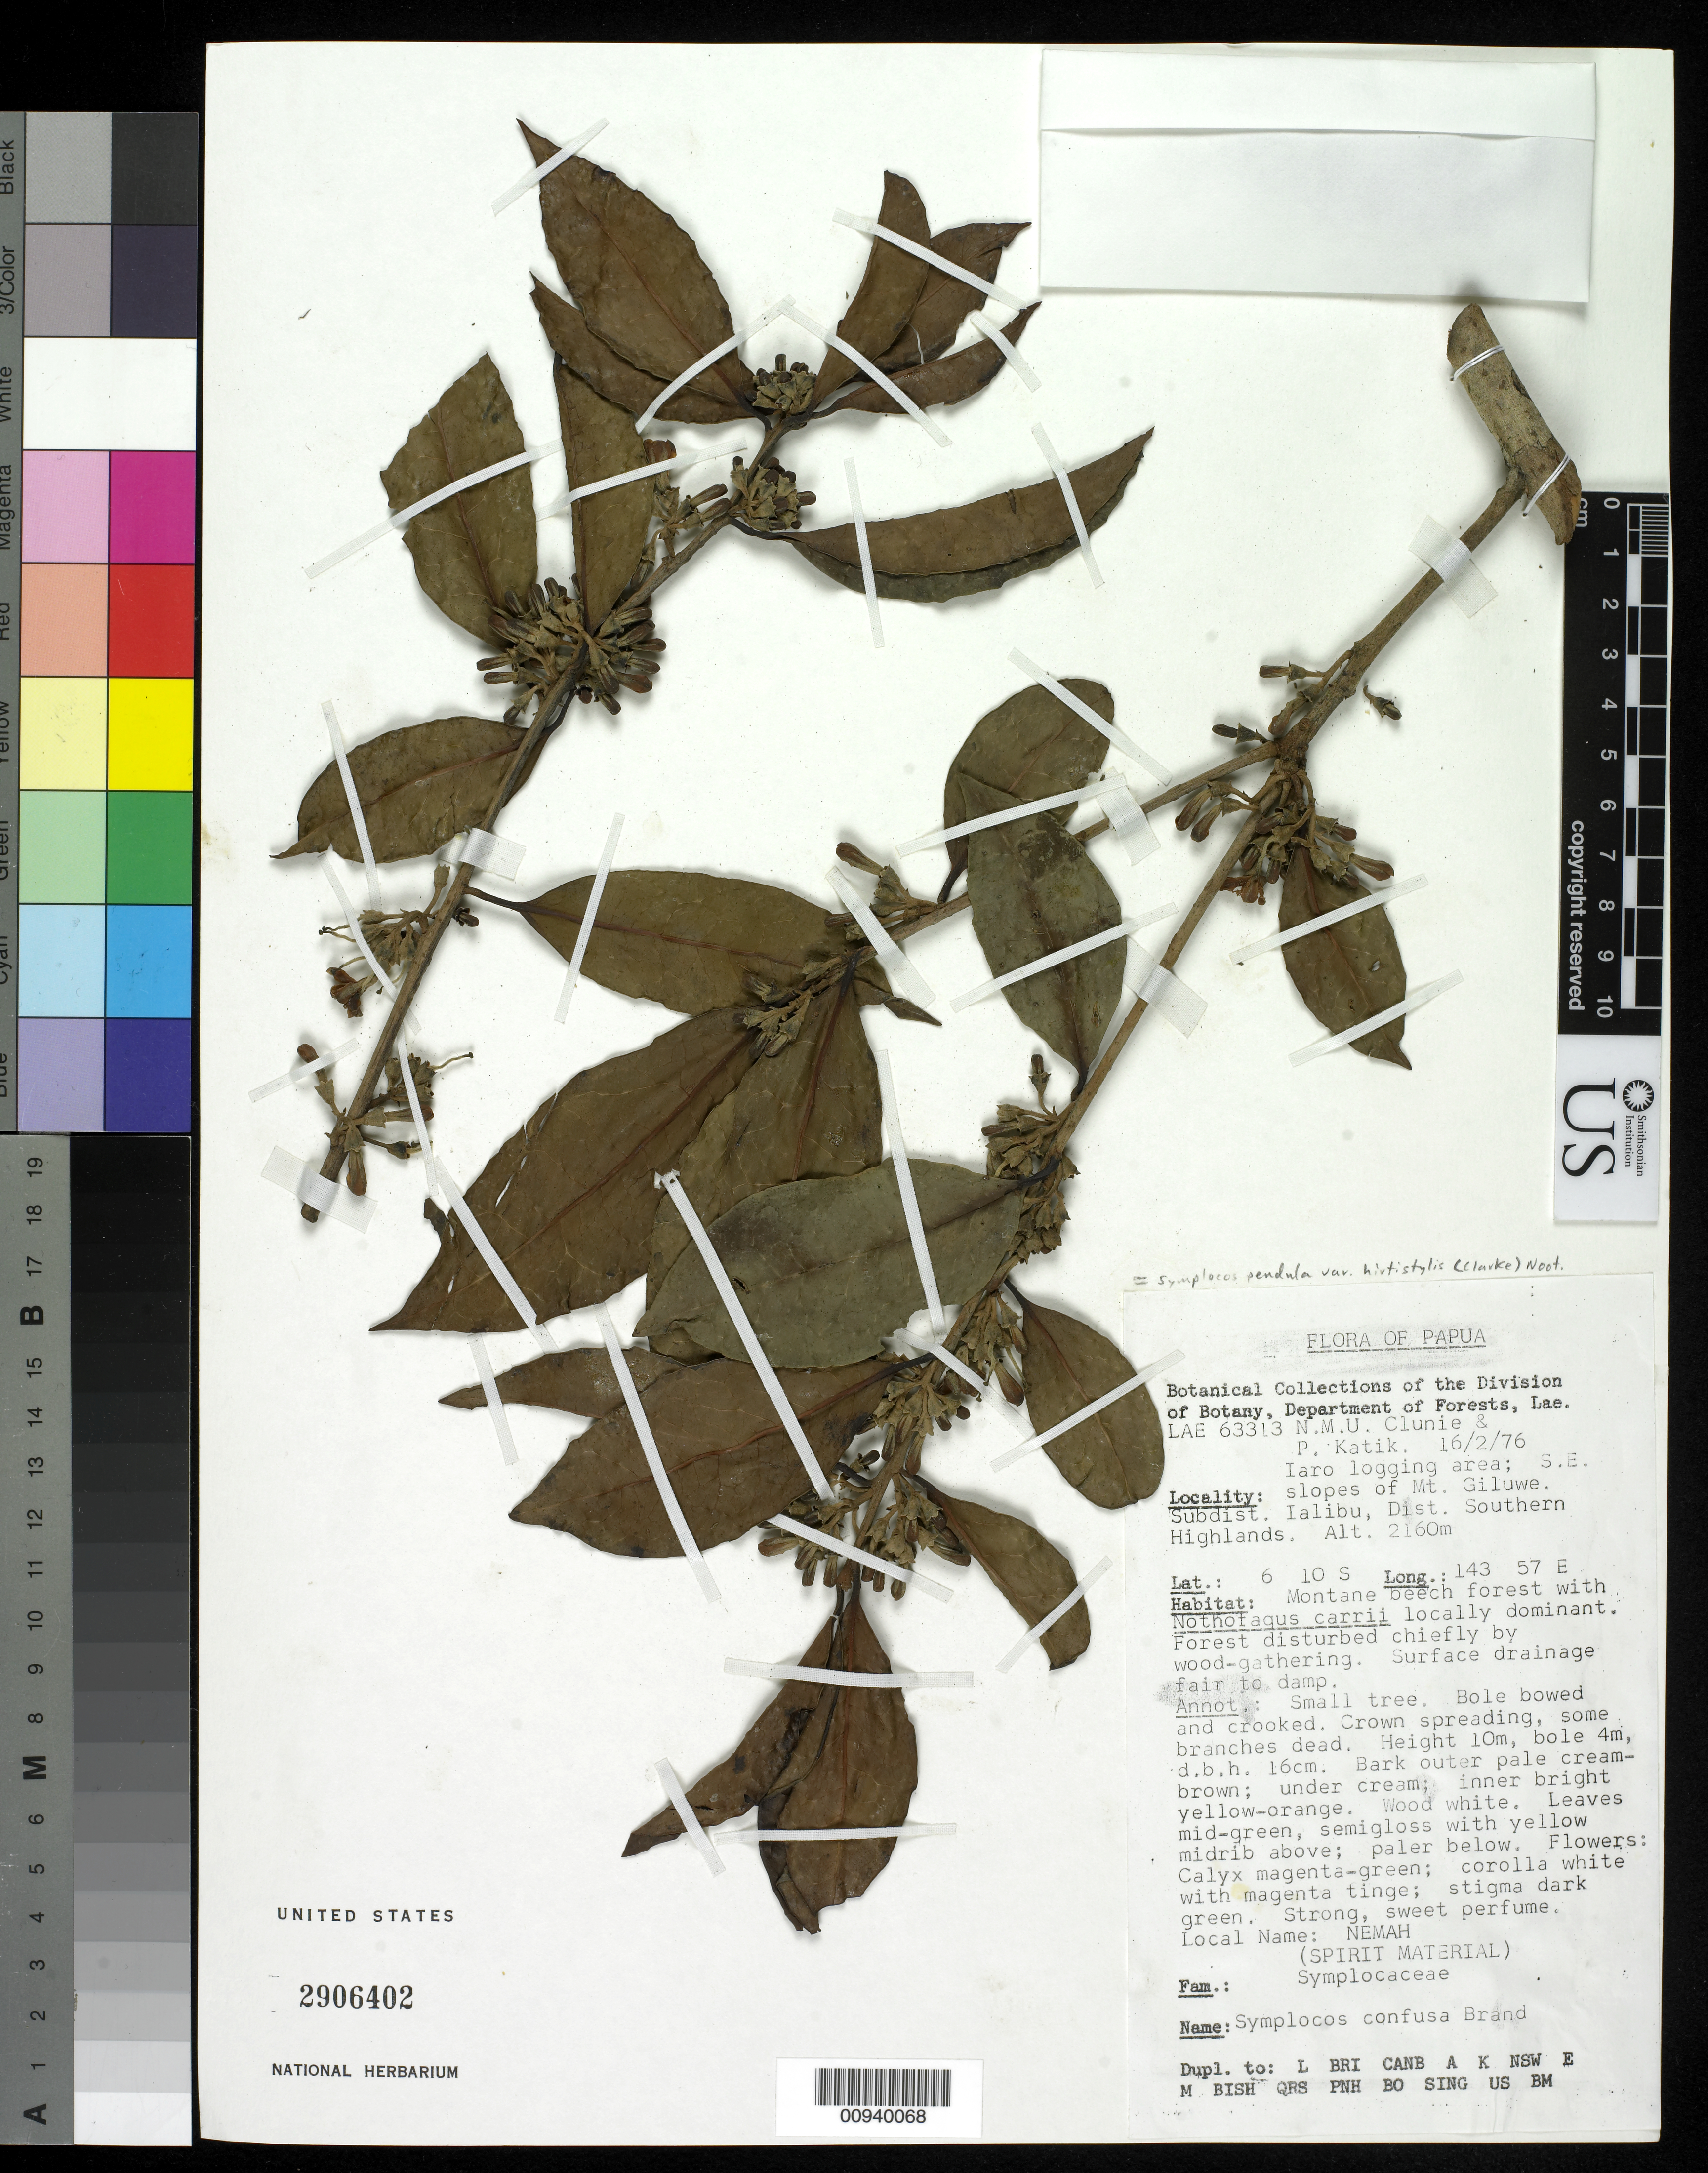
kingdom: Plantae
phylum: Tracheophyta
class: Magnoliopsida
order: Ericales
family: Symplocaceae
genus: Cordyloblaste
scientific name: Cordyloblaste pendula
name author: (Wight) Alston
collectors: N.M.U. Clunie & P. Katik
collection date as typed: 16 Feb 1976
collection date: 1976-02-16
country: Papua New Guinea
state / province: Southern Highlands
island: New Guinea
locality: Iaro logging area, SE slopes of Mt. Giluwe.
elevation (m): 658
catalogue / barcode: US 2906402